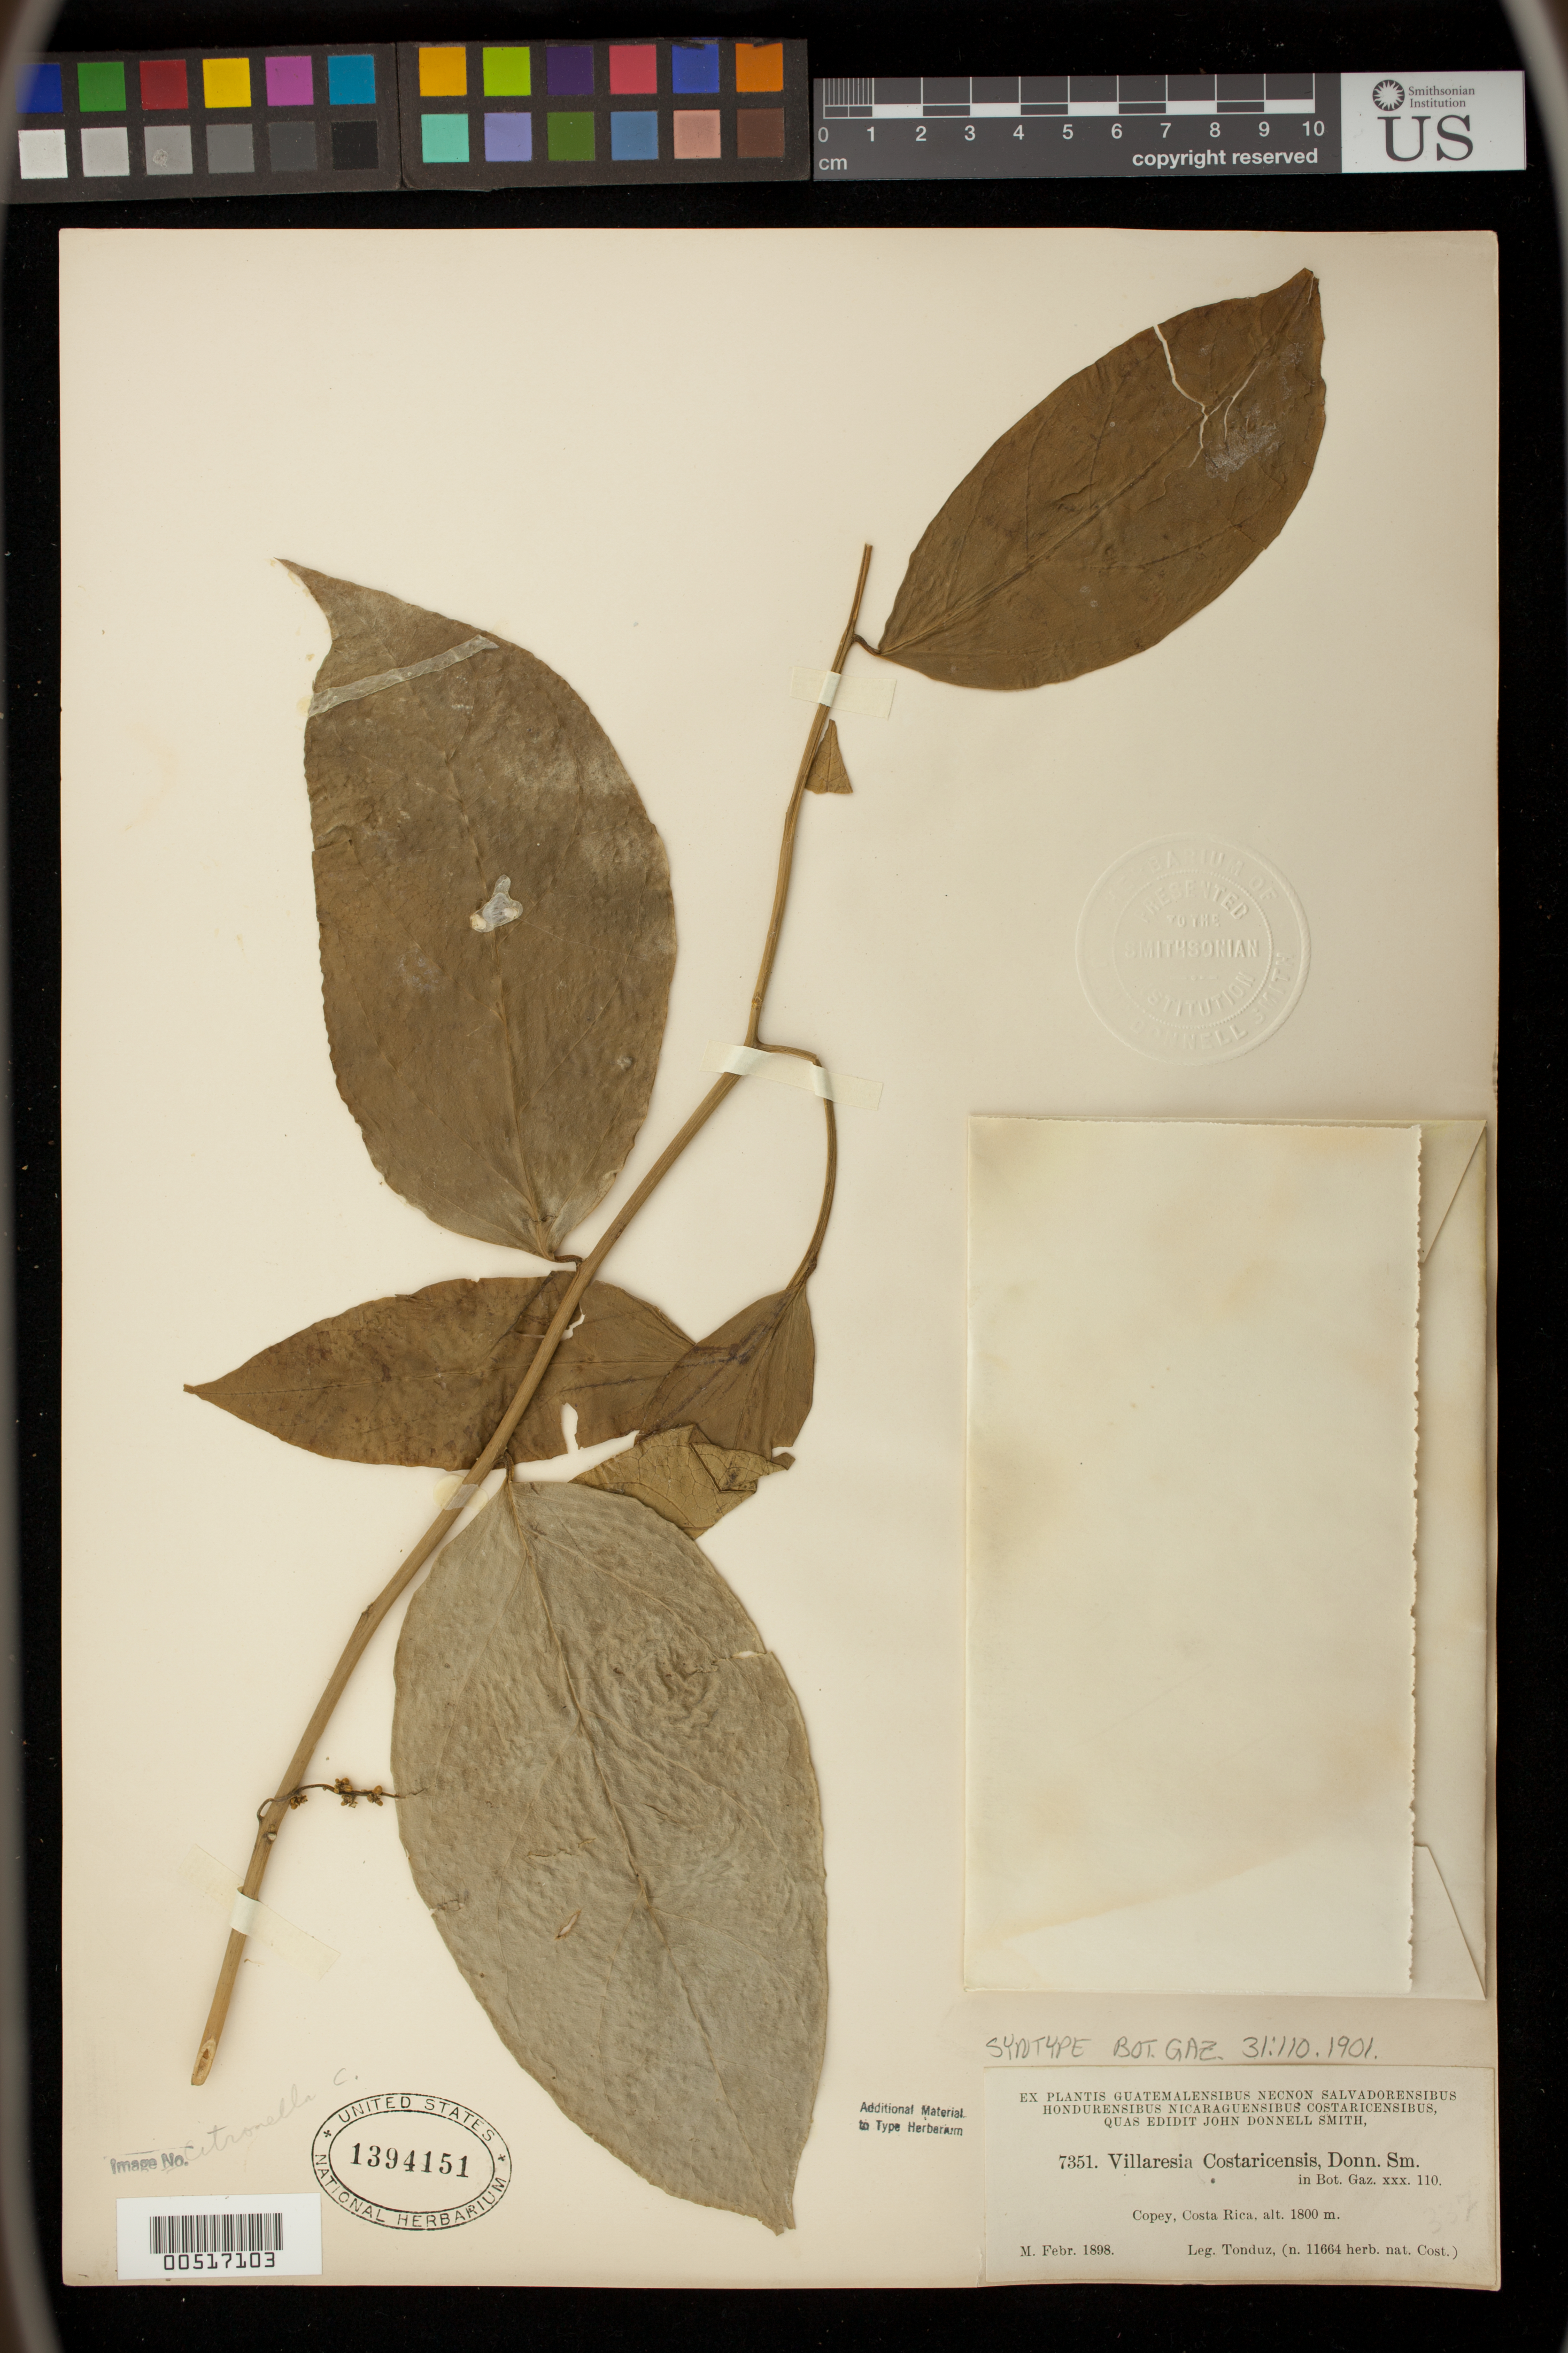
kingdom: Plantae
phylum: Tracheophyta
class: Magnoliopsida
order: Cardiopteridales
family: Cardiopteridaceae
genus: Villaresia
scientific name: Villaresia costaricensis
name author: Donn. Sm.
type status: Isolectotype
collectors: A. Tonduz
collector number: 11664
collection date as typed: Feb 1898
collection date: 1898-02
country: Costa Rica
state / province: Cartago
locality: Copey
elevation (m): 1800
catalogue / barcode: US 1394151